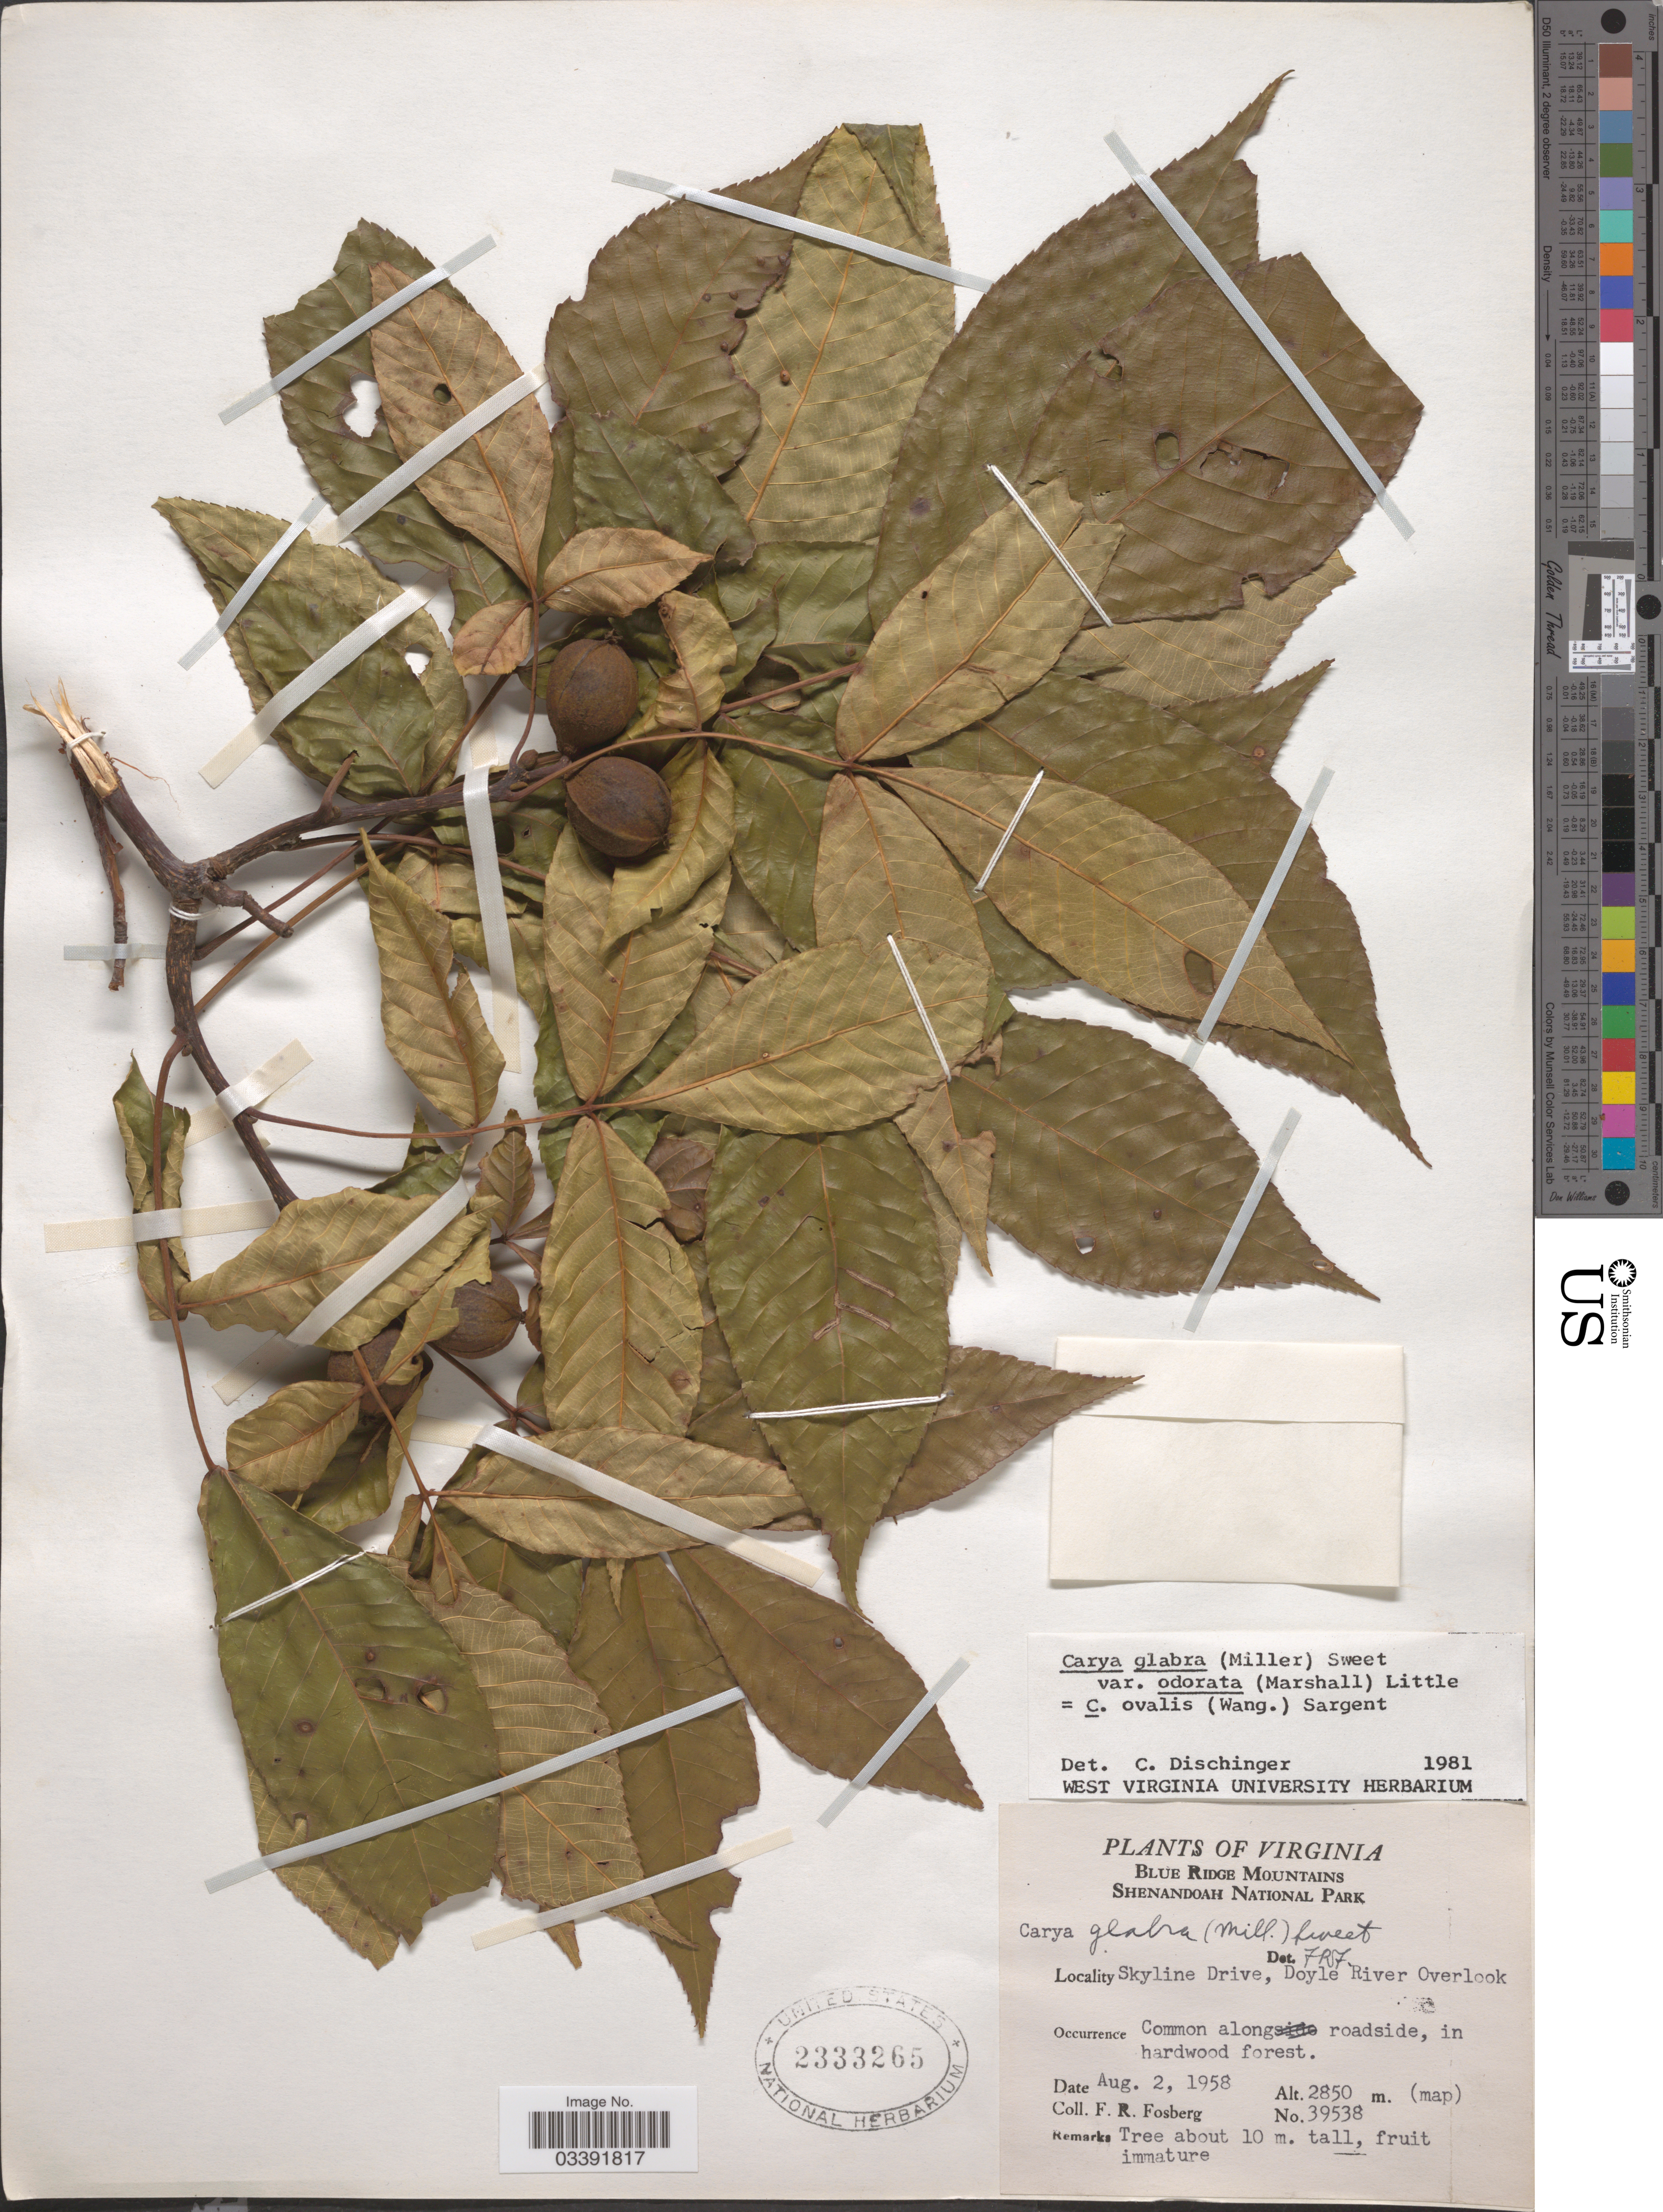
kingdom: Plantae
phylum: Tracheophyta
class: Magnoliopsida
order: Fagales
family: Juglandaceae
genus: Carya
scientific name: Carya glabra var. odorata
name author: (Marshall) Little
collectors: F. R. Fosberg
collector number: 39538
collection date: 1958-08-02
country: United States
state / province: Virginia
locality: Blue Ridge Mountains. Shenandoah National Park. Skyline Drive, Doyle River Overlook.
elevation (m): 2850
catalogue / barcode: US 2333265